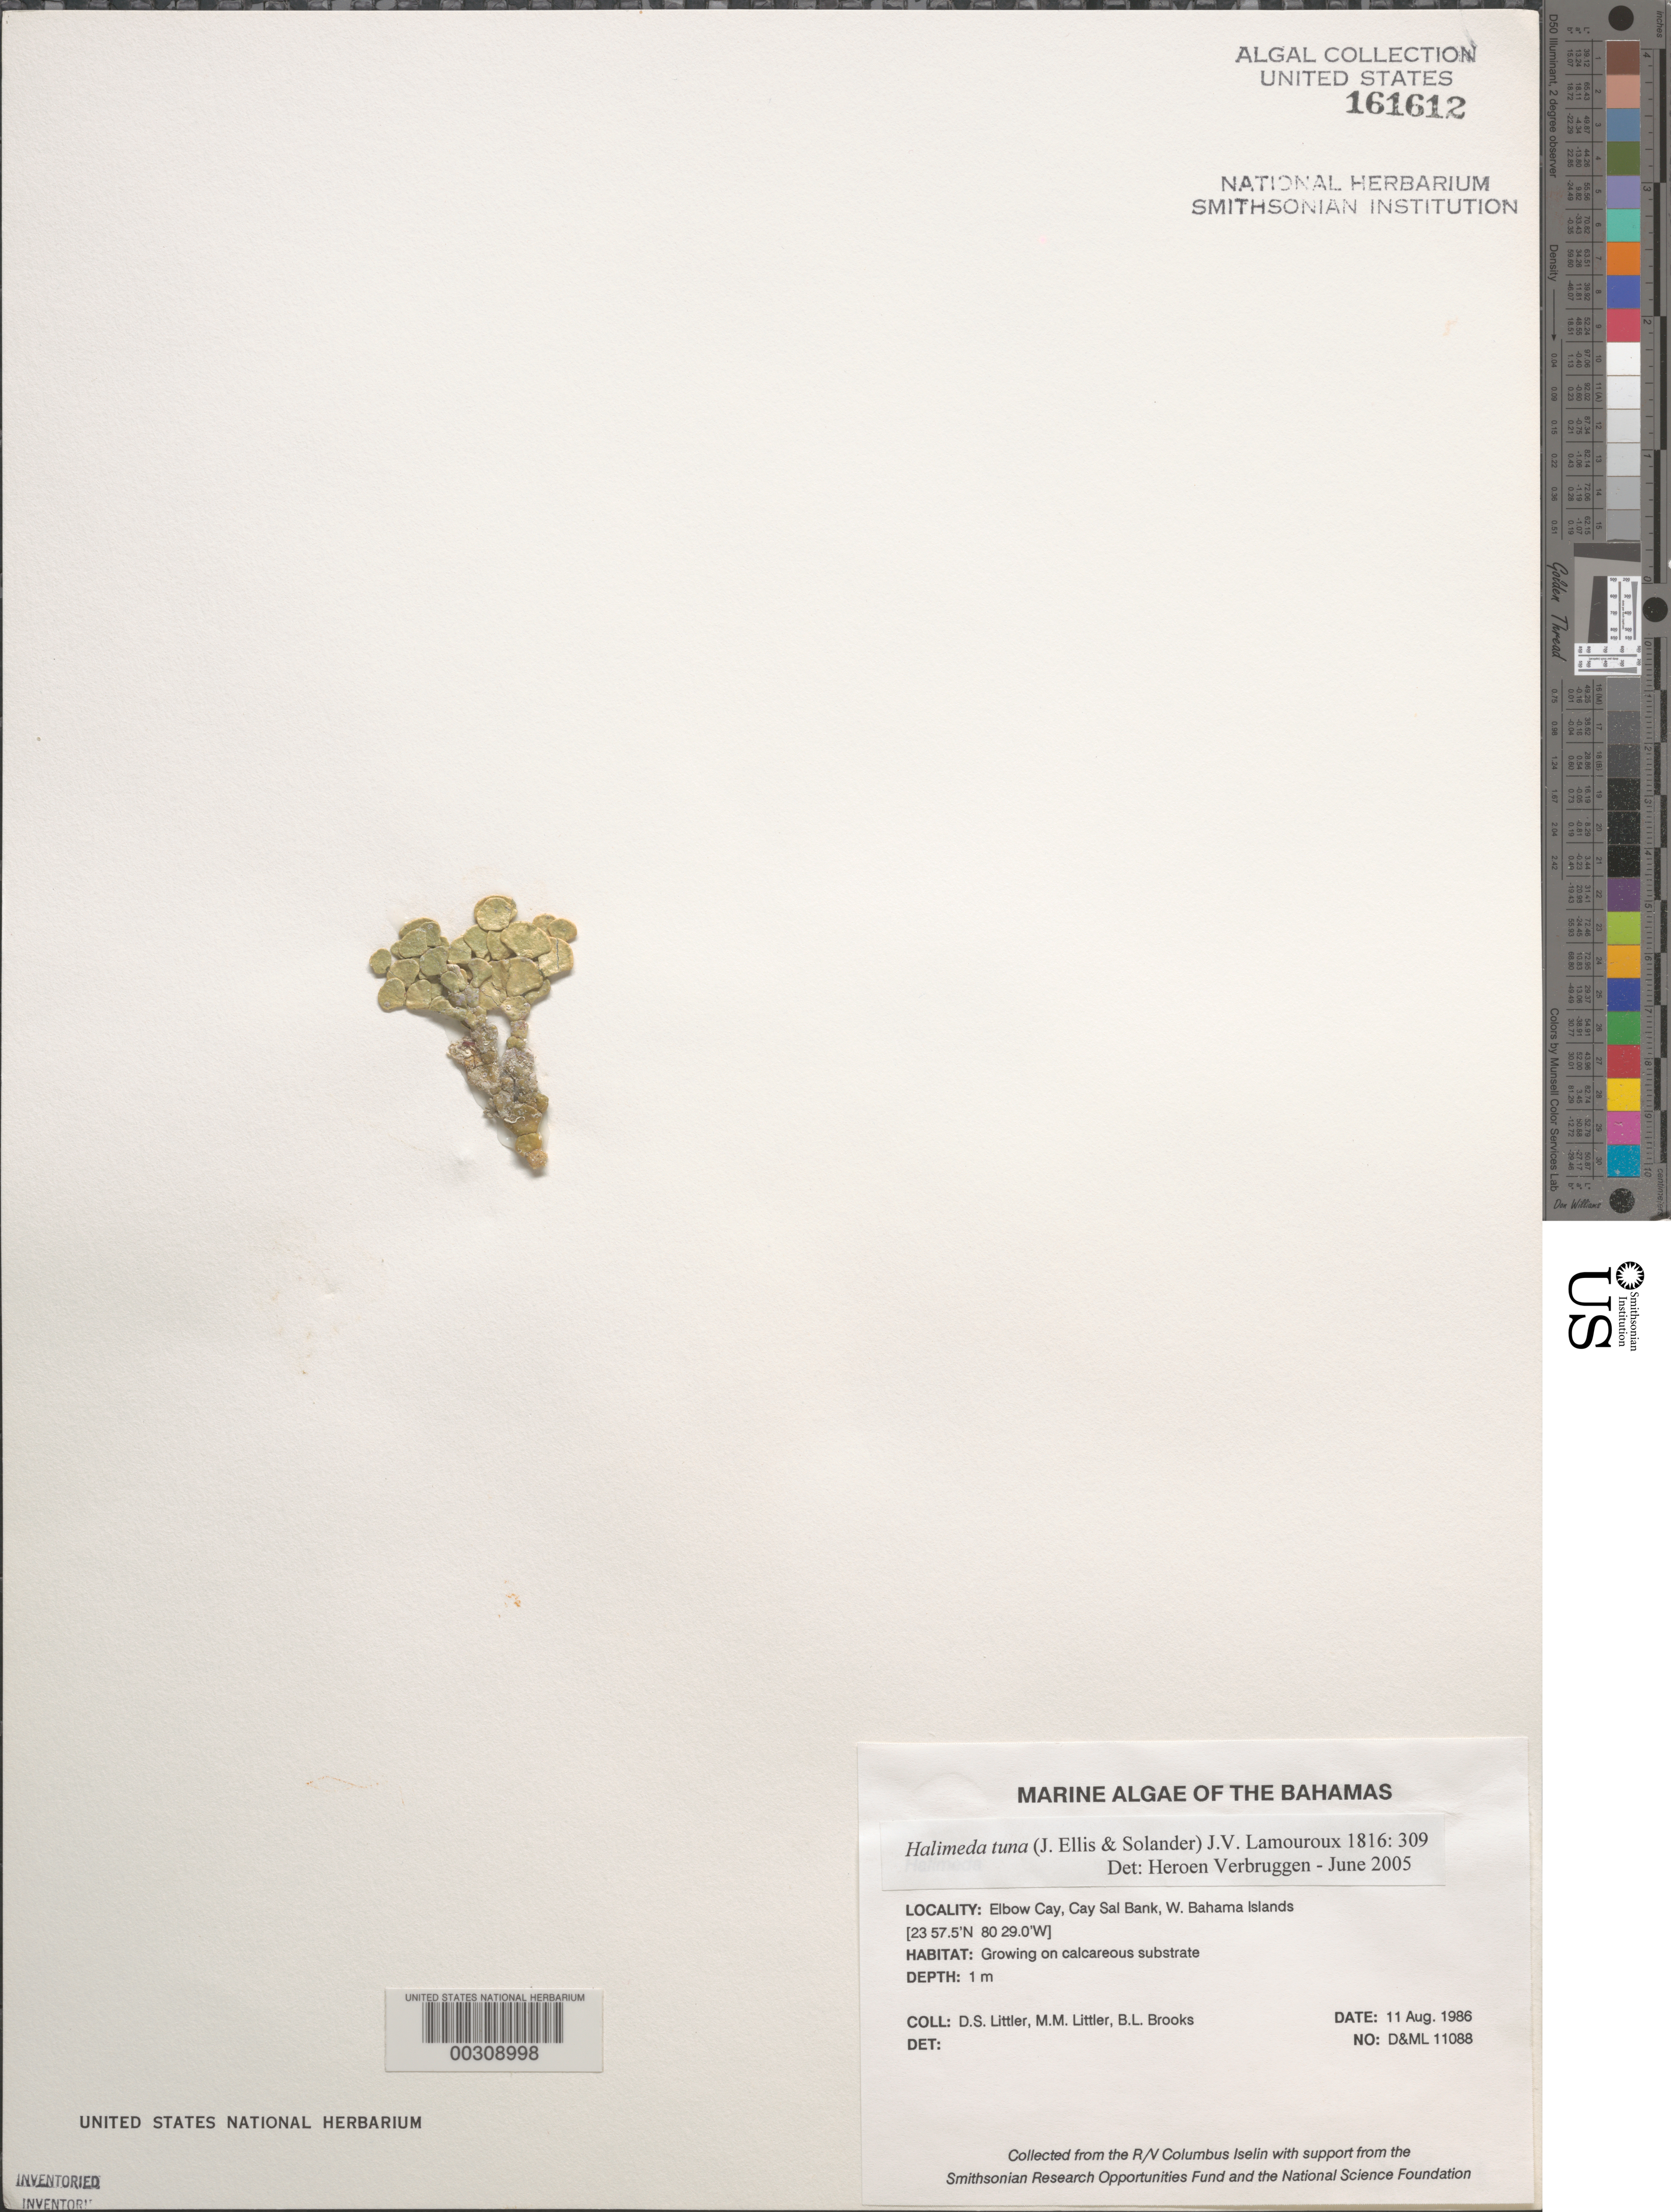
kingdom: Plantae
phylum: Chlorophyta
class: Ulvophyceae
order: Bryopsidales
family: Halimedaceae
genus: Halimeda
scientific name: Halimeda tuna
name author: (J. Ellis & Sol.) J.V.Lamouroux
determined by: Verbruggen, H.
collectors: D. S. Littler, M. M. Littler & B. Brooks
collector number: D&ML 11088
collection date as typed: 11 Aug 1986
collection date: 1986-08-11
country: Bahamas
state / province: Bimini Banks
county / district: Bimini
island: Elbow Cay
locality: Cay Sal Bank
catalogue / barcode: US 161612